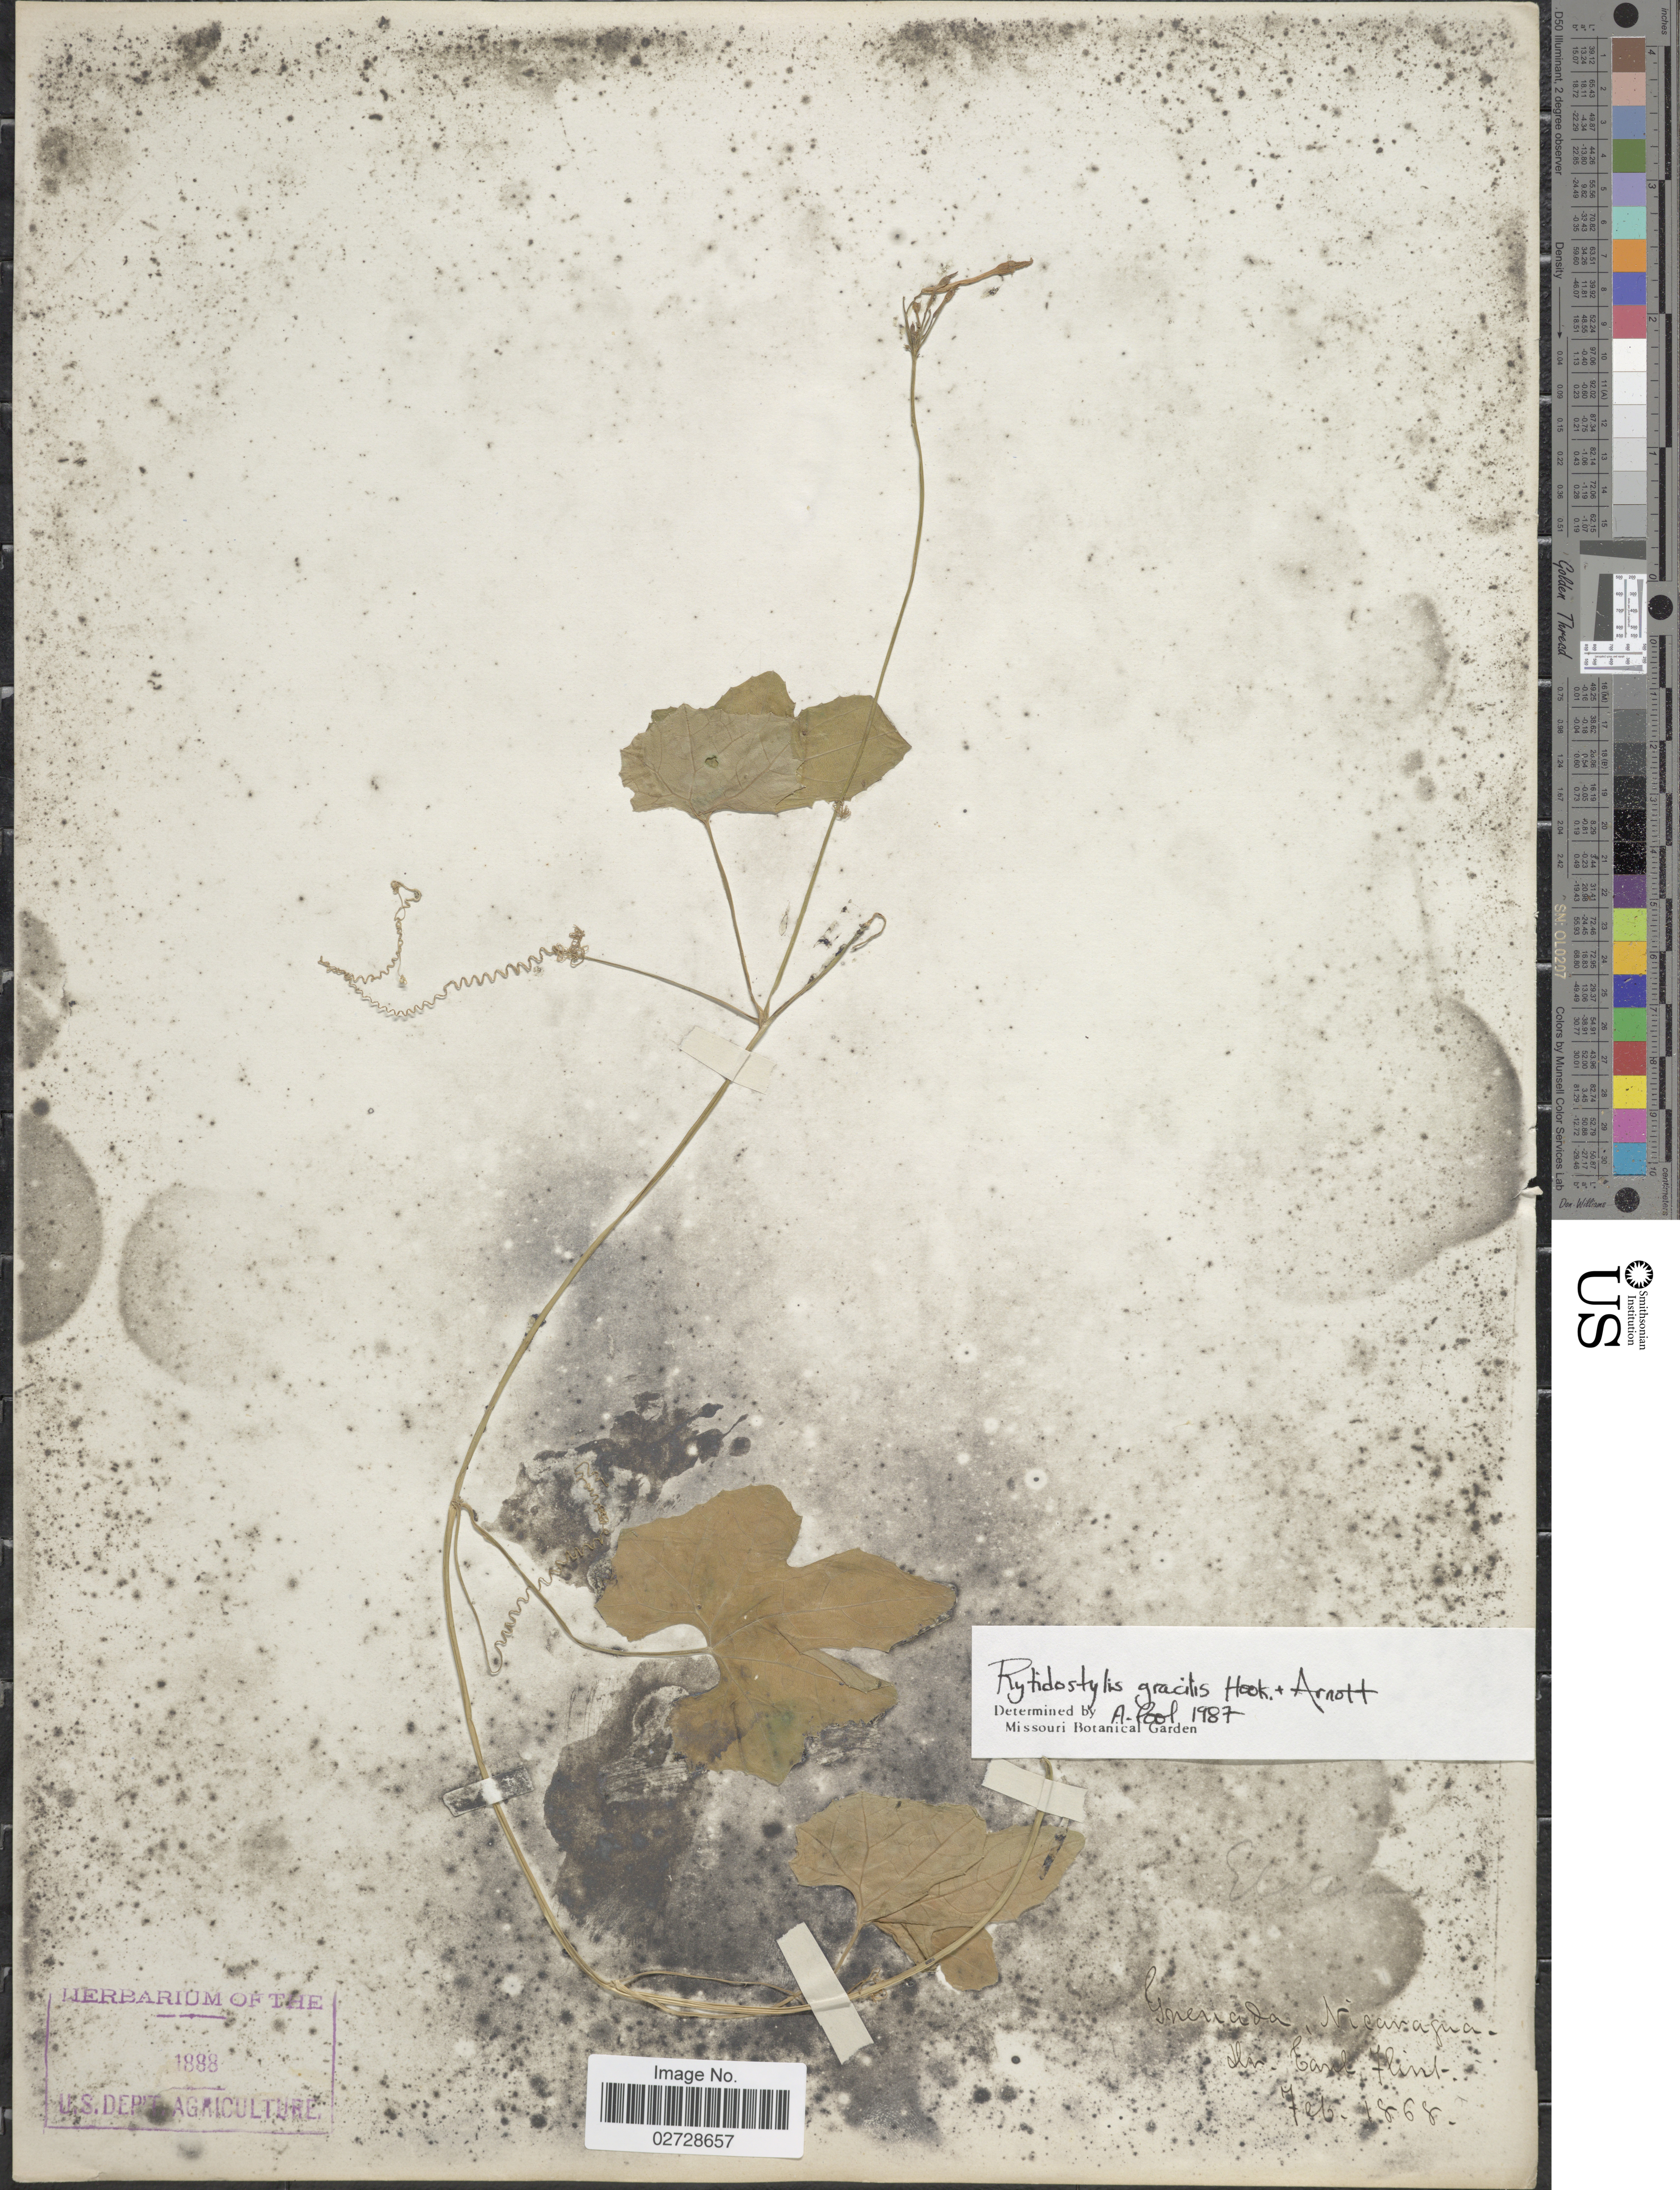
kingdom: Plantae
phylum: Tracheophyta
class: Magnoliopsida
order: Cucurbitales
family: Cucurbitaceae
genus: Cyclanthera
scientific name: Cyclanthera carthagenensis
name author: (Jacq.) H. Schaef. & S.S. Renner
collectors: E. Flint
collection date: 1868-02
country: Nicaragua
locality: Granada